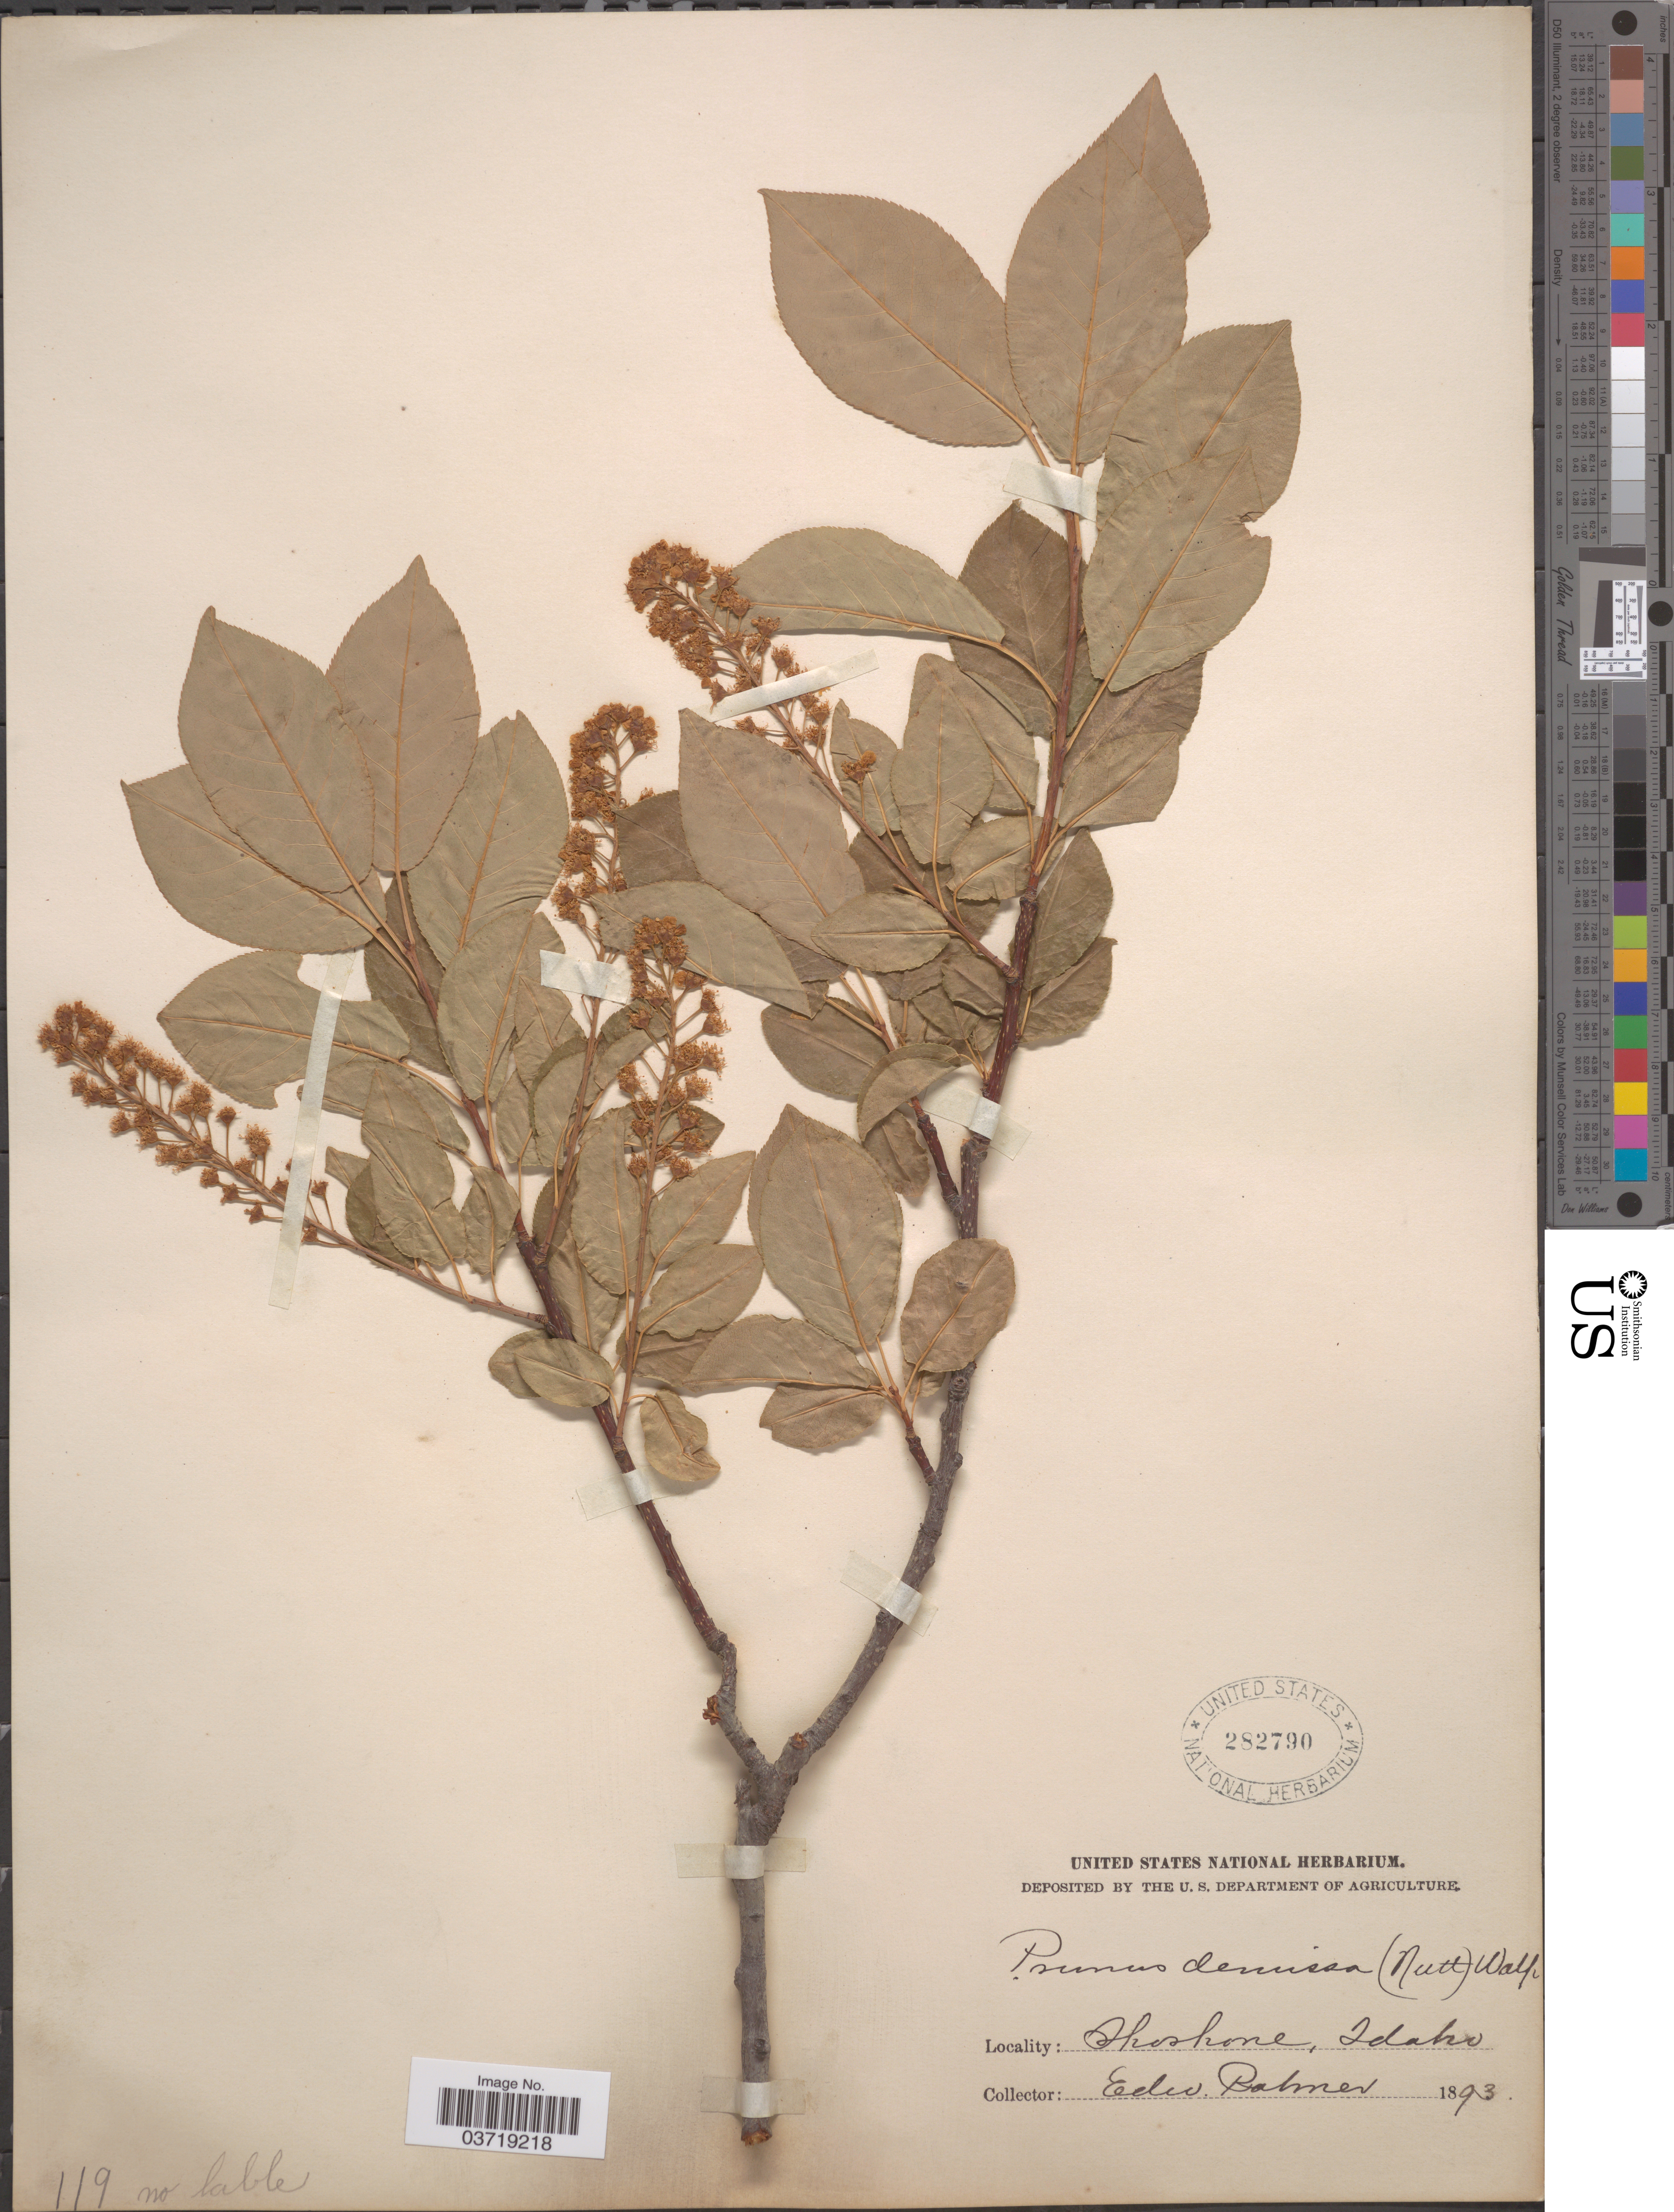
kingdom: Plantae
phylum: Tracheophyta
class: Magnoliopsida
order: Rosales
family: Rosaceae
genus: Prunus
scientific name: Prunus virginiana var. demissa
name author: (Nutt.) Torr.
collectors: E. Palmer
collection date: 1893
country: United States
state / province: Idaho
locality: Shoshone.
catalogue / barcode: US 282790